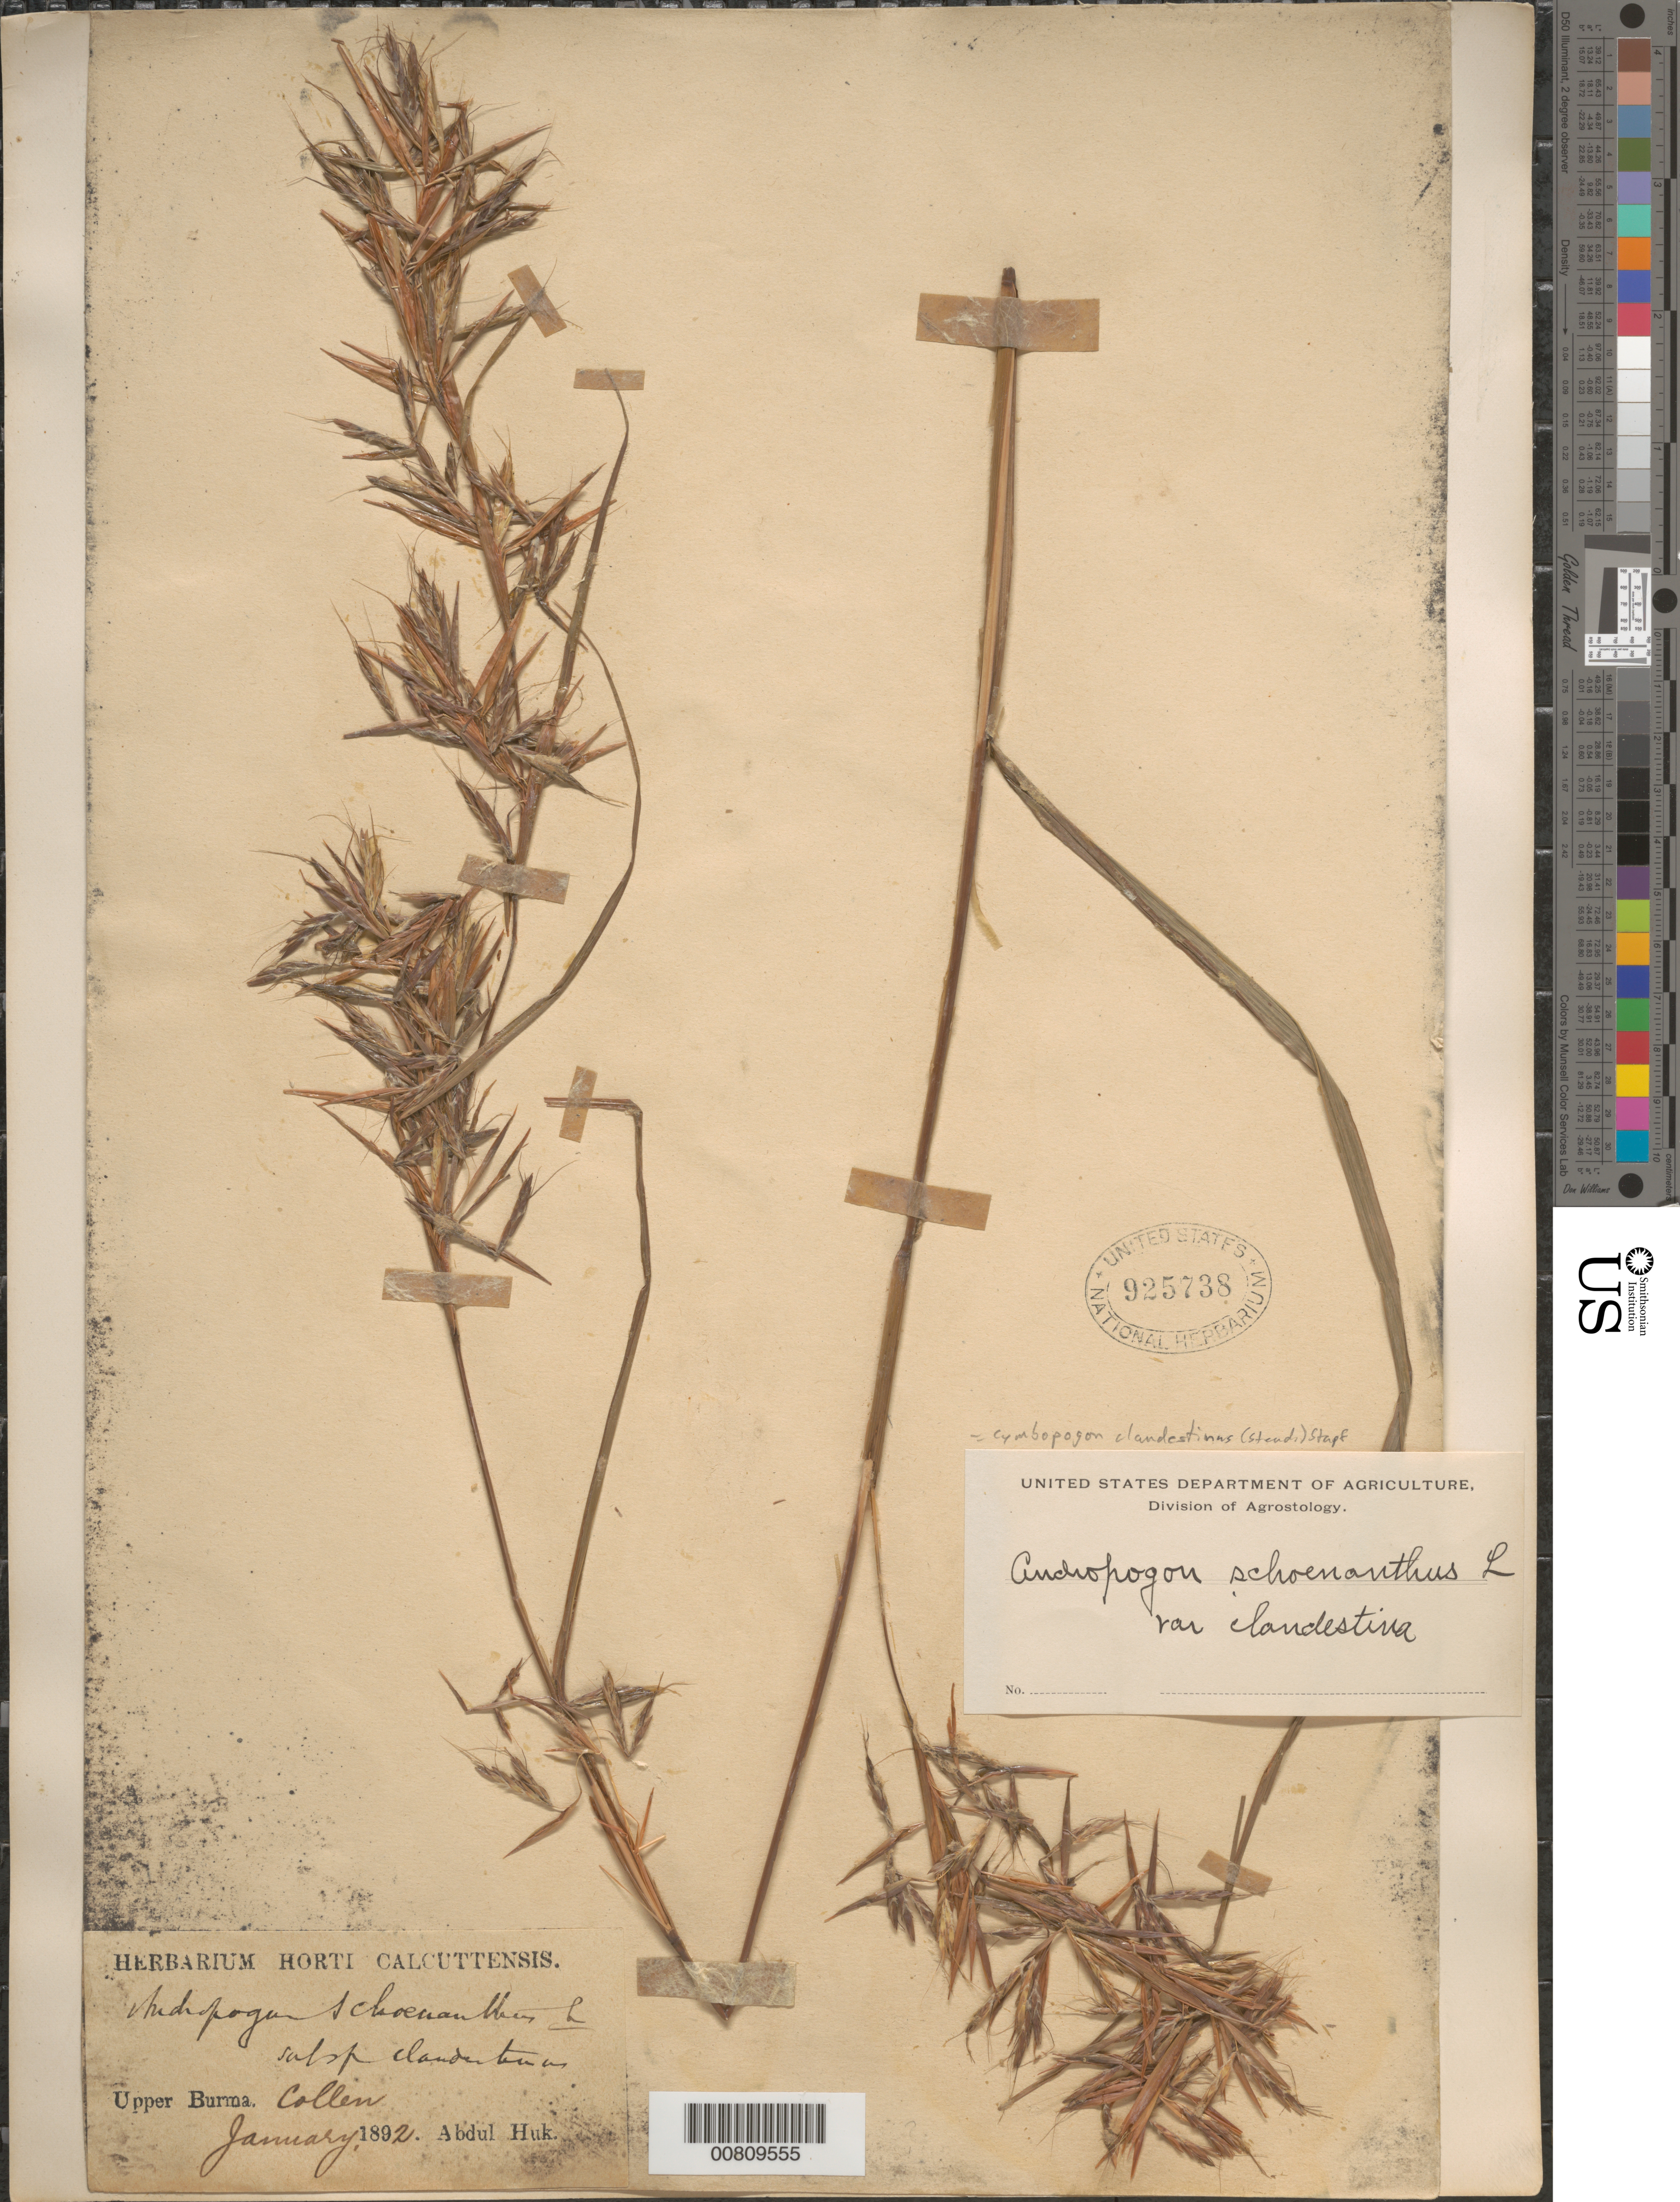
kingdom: Plantae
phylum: Tracheophyta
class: Liliopsida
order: Poales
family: Poaceae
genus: Cymbopogon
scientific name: Cymbopogon clandestinus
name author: (Standl.) Stapf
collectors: A. Huk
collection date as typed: Jan 1892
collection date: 1892-01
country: Myanmar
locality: Upper Burma, Collin.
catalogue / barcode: US 925738